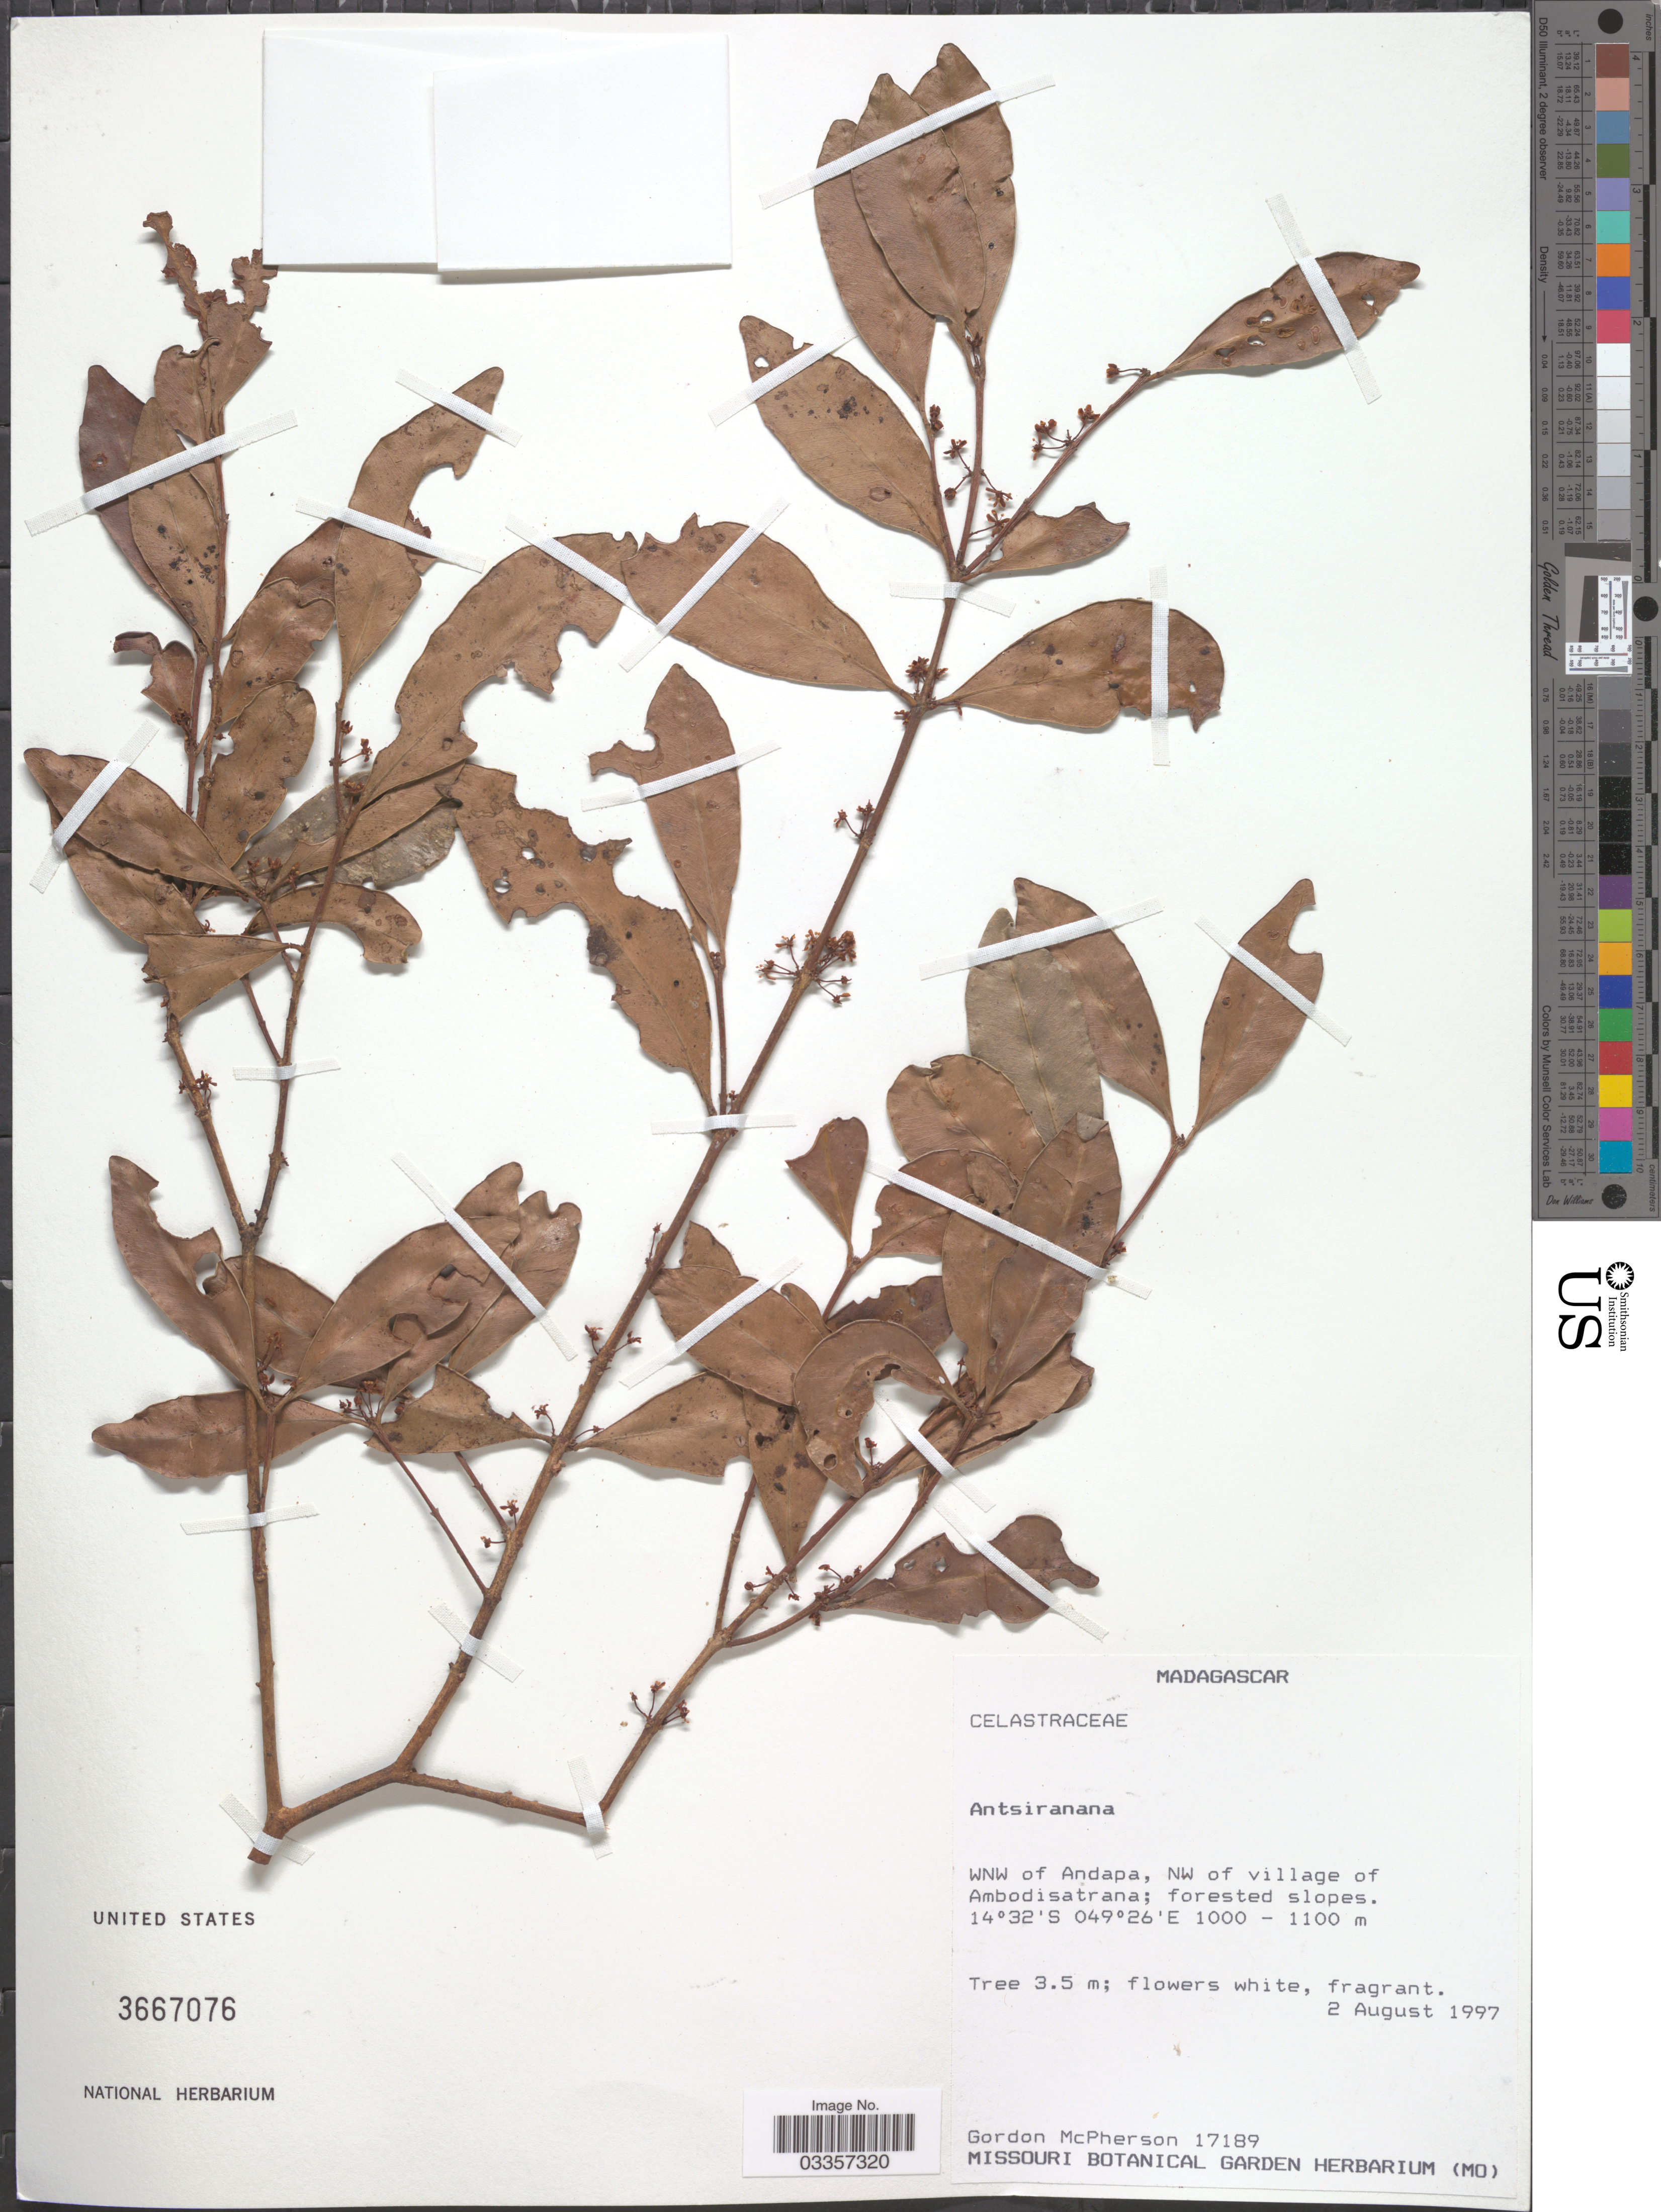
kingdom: Plantae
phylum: Tracheophyta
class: Magnoliopsida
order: Celastrales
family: Celastraceae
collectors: G. D. McPherson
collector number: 17189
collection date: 1997-08-02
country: Madagascar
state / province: Sava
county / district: Andapa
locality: WNW of Andapa, NW of village of Ambodisatrana.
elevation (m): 1000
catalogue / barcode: US 3667076